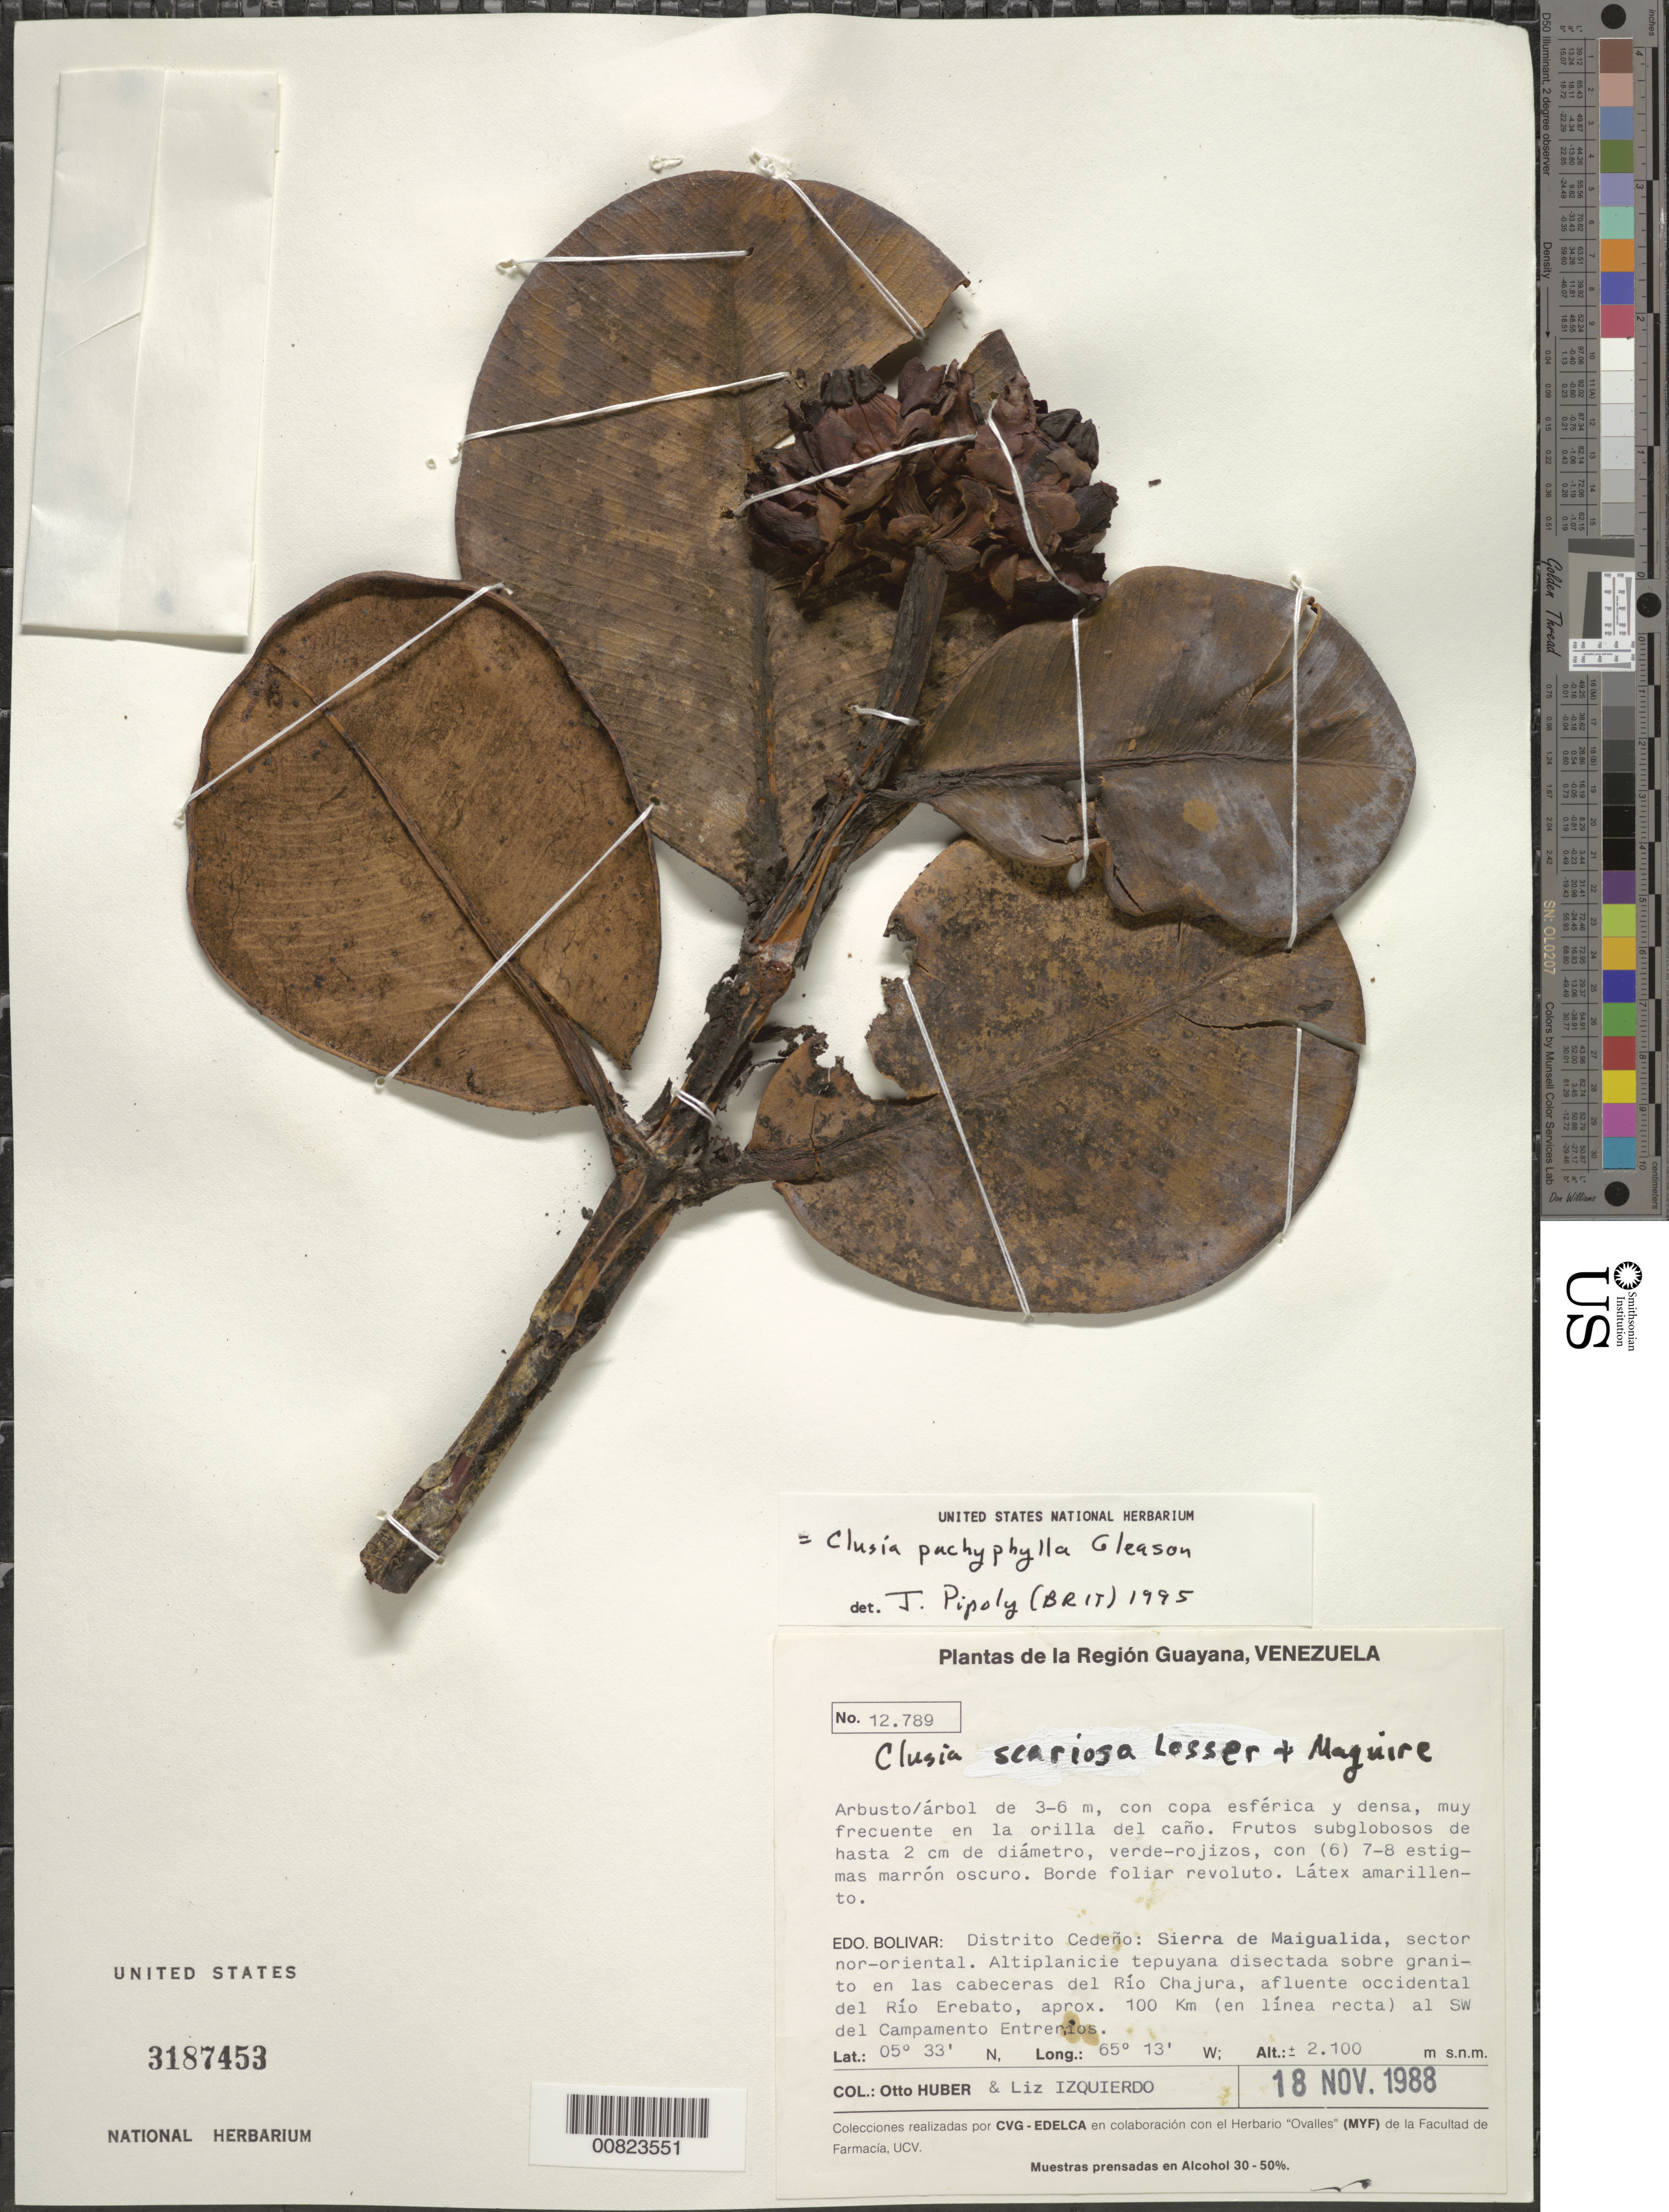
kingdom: Plantae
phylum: Tracheophyta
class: Magnoliopsida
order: Malpighiales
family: Clusiaceae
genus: Clusia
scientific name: Clusia pachyphylla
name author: Gleason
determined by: Pipoly, J. J., III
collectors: O. Huber & L. Izquierdo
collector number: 12789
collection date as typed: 18-Nov-88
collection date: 1988-11-18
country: Venezuela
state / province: Bolívar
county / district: Cedeño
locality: Sierra de Maigualida, sector nor-oriental, cabeceras del Río Chajura, afluente occidental del Río Erebato, aprox. 100 km al SW del Campamento EntreRíos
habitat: Orilla del cano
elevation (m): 2100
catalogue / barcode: US 3187453